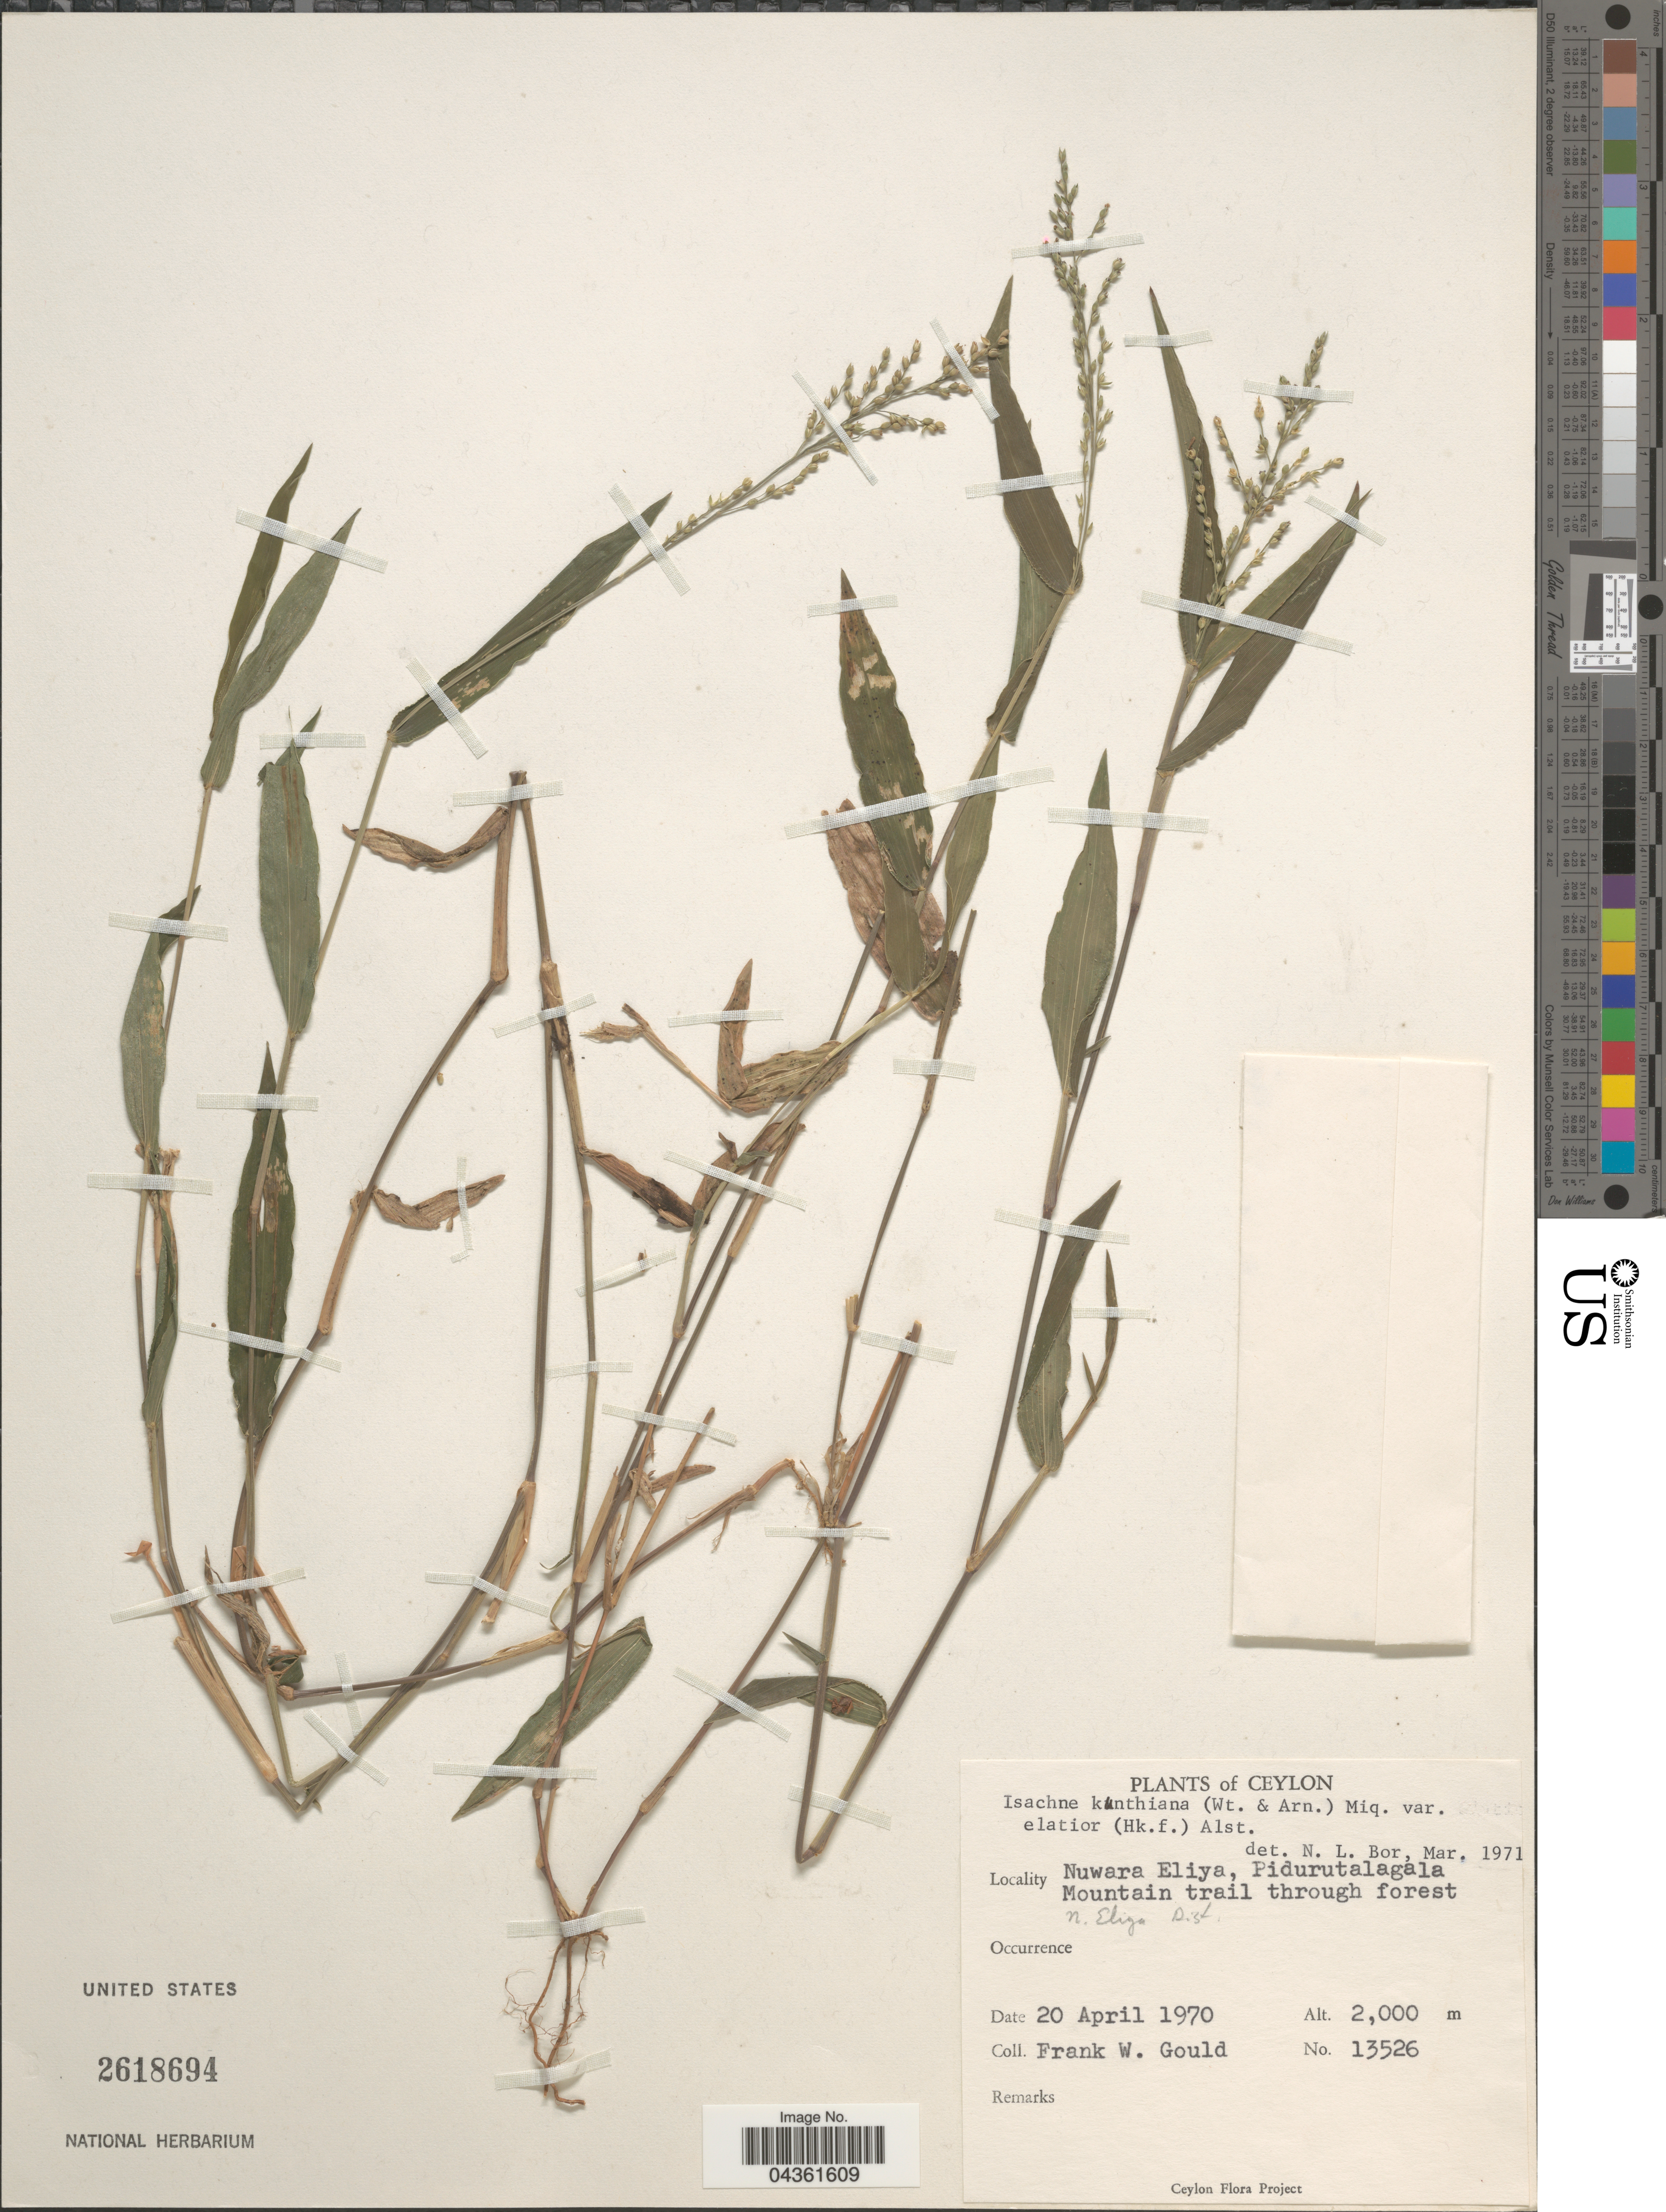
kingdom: Plantae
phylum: Tracheophyta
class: Liliopsida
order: Poales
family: Poaceae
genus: Isachne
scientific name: Isachne kunthiana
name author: (Wight & Arn. ex Steud.) Miq.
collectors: F. W. Gould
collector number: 13526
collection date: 1970-04-20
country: Sri Lanka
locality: Ceylon. Nuwara Eliya, Pidurutalagala Mountain trail through forest. N. Eliya Dist.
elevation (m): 2000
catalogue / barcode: US 2618694